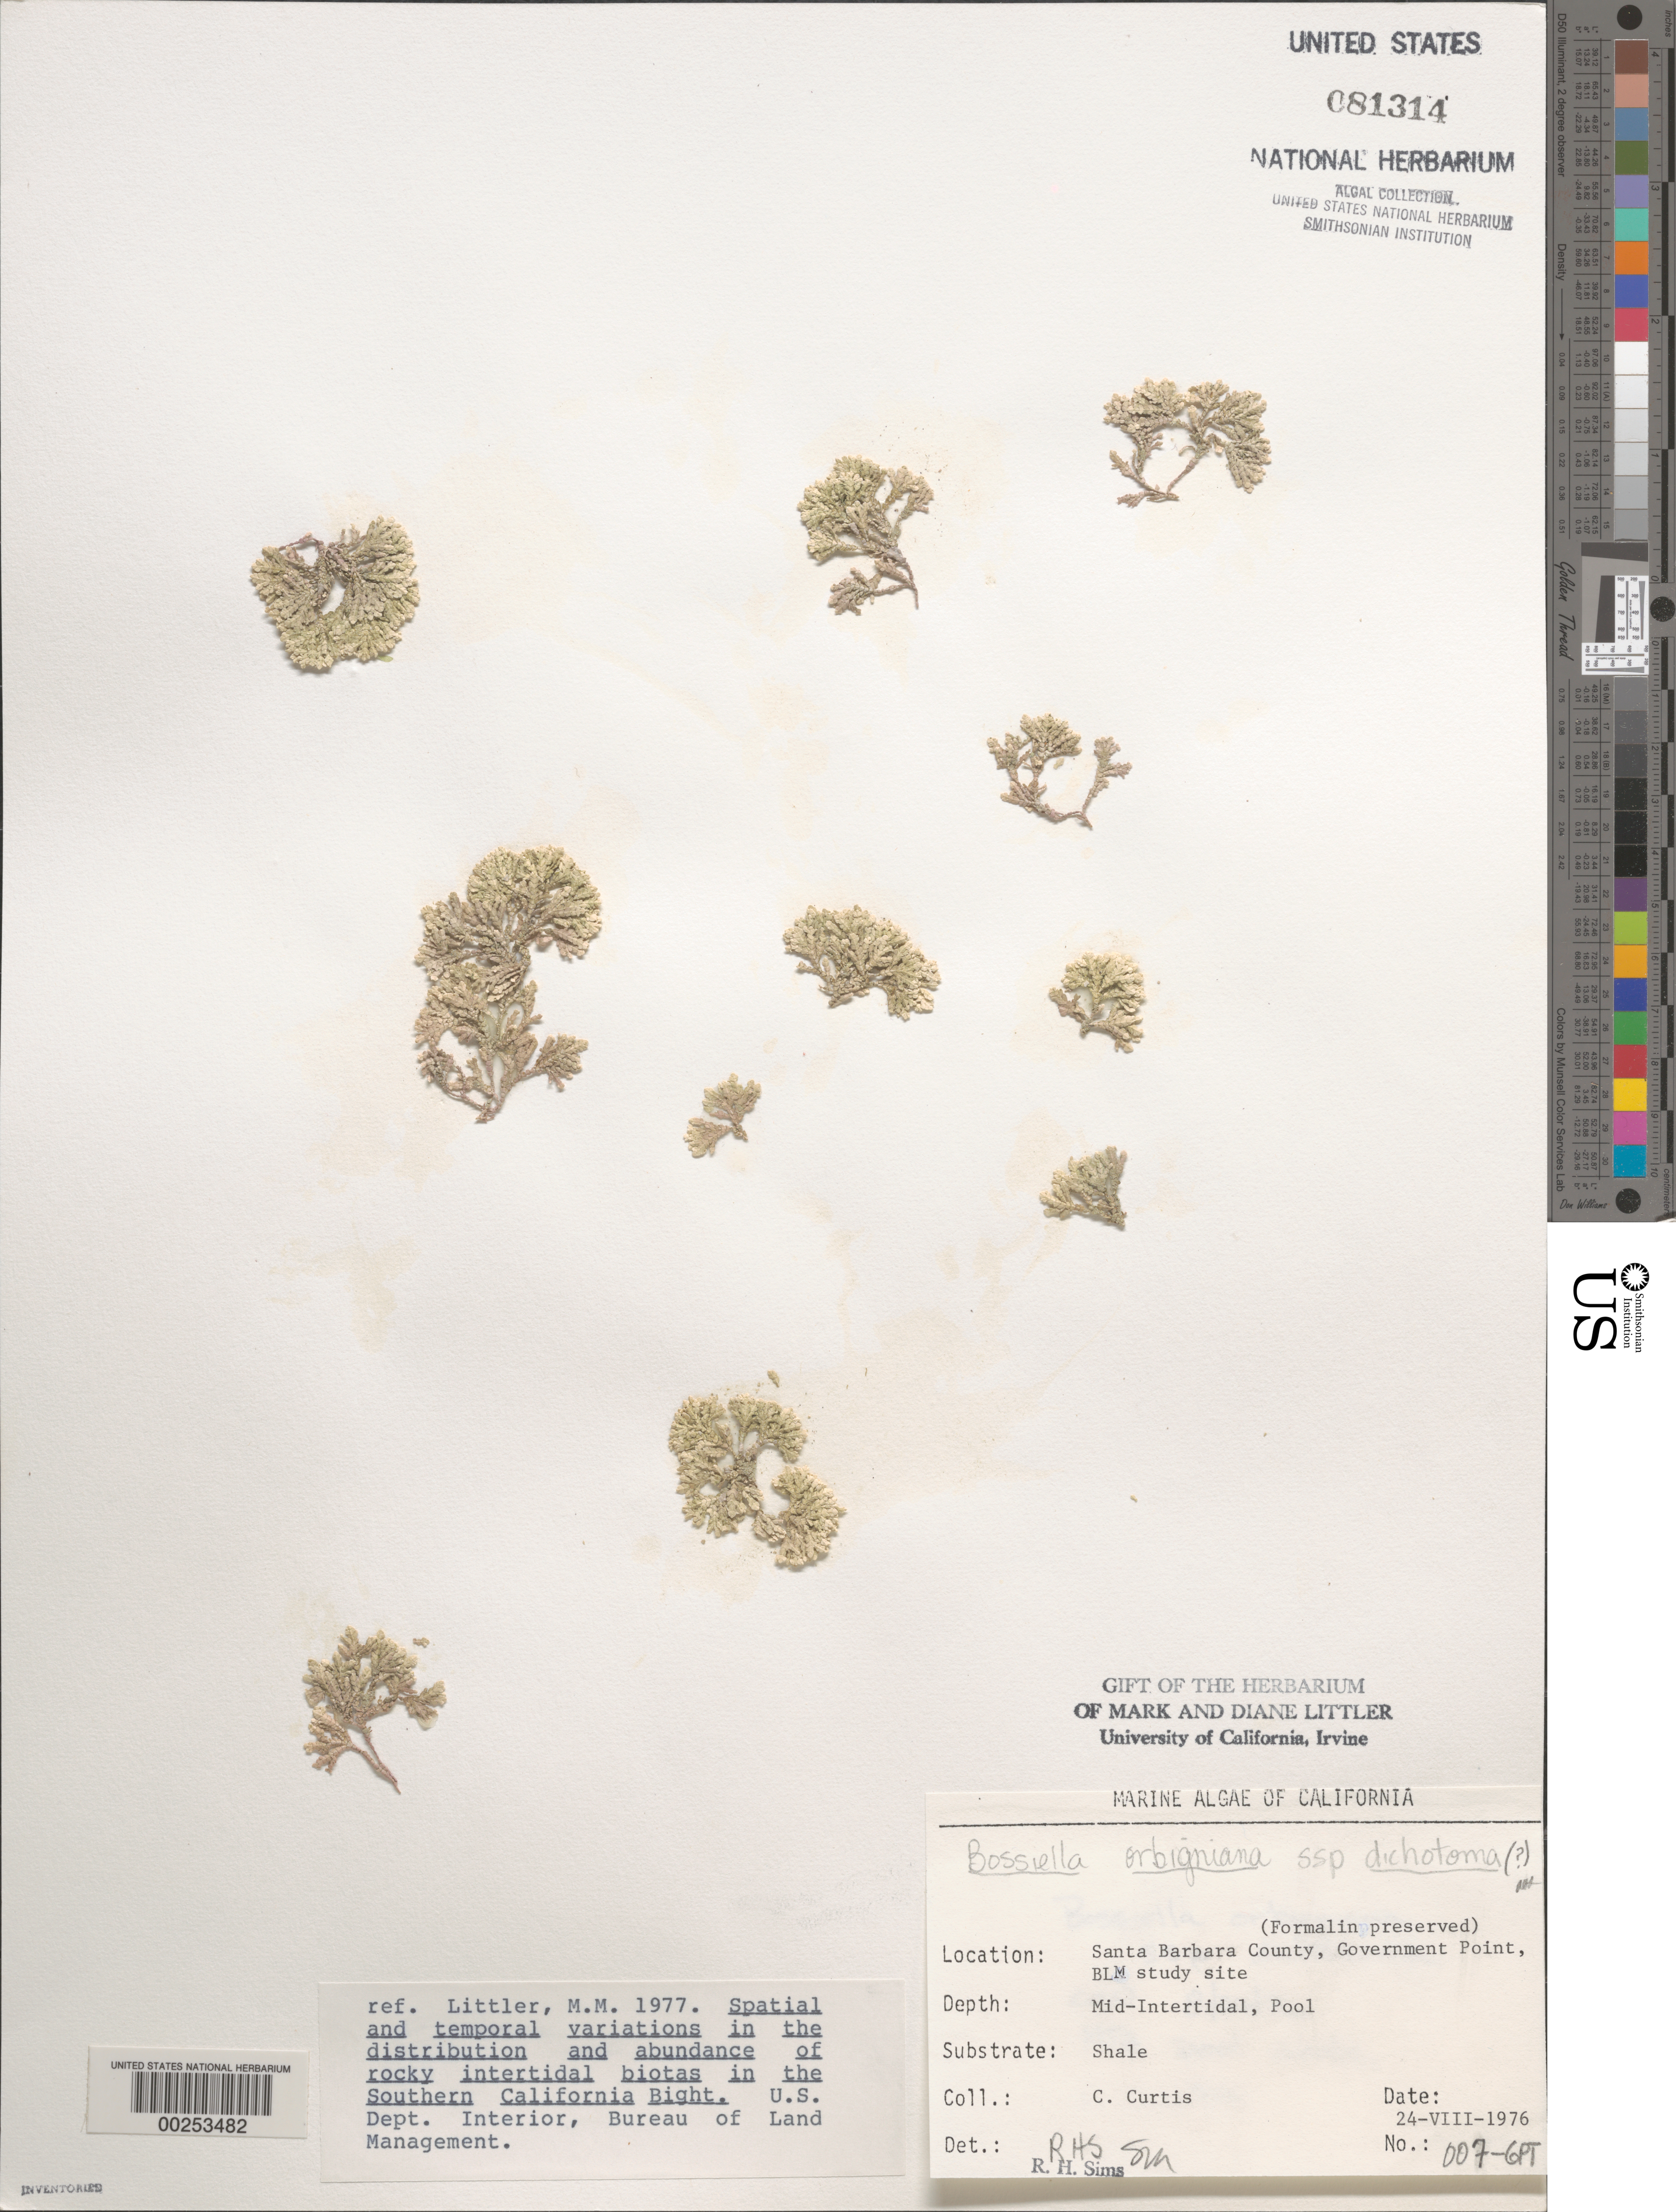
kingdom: Plantae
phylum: Rhodophyta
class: Florideophyceae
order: Corallinales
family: Corallinaceae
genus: Bossiella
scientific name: Bossiella orbigniana subsp. dichotoma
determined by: Sims, Robert H.; Murray, S. N.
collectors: C. Curtis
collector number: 007-gpt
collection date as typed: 24 Aug 1976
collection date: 1976-08-24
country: United States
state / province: California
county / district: Santa Barbara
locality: Government Point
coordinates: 34 26'31"N, 120 24'06"W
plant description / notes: BLM-SOCALBIGHT Rocky Intertidal Survey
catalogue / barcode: US 81314